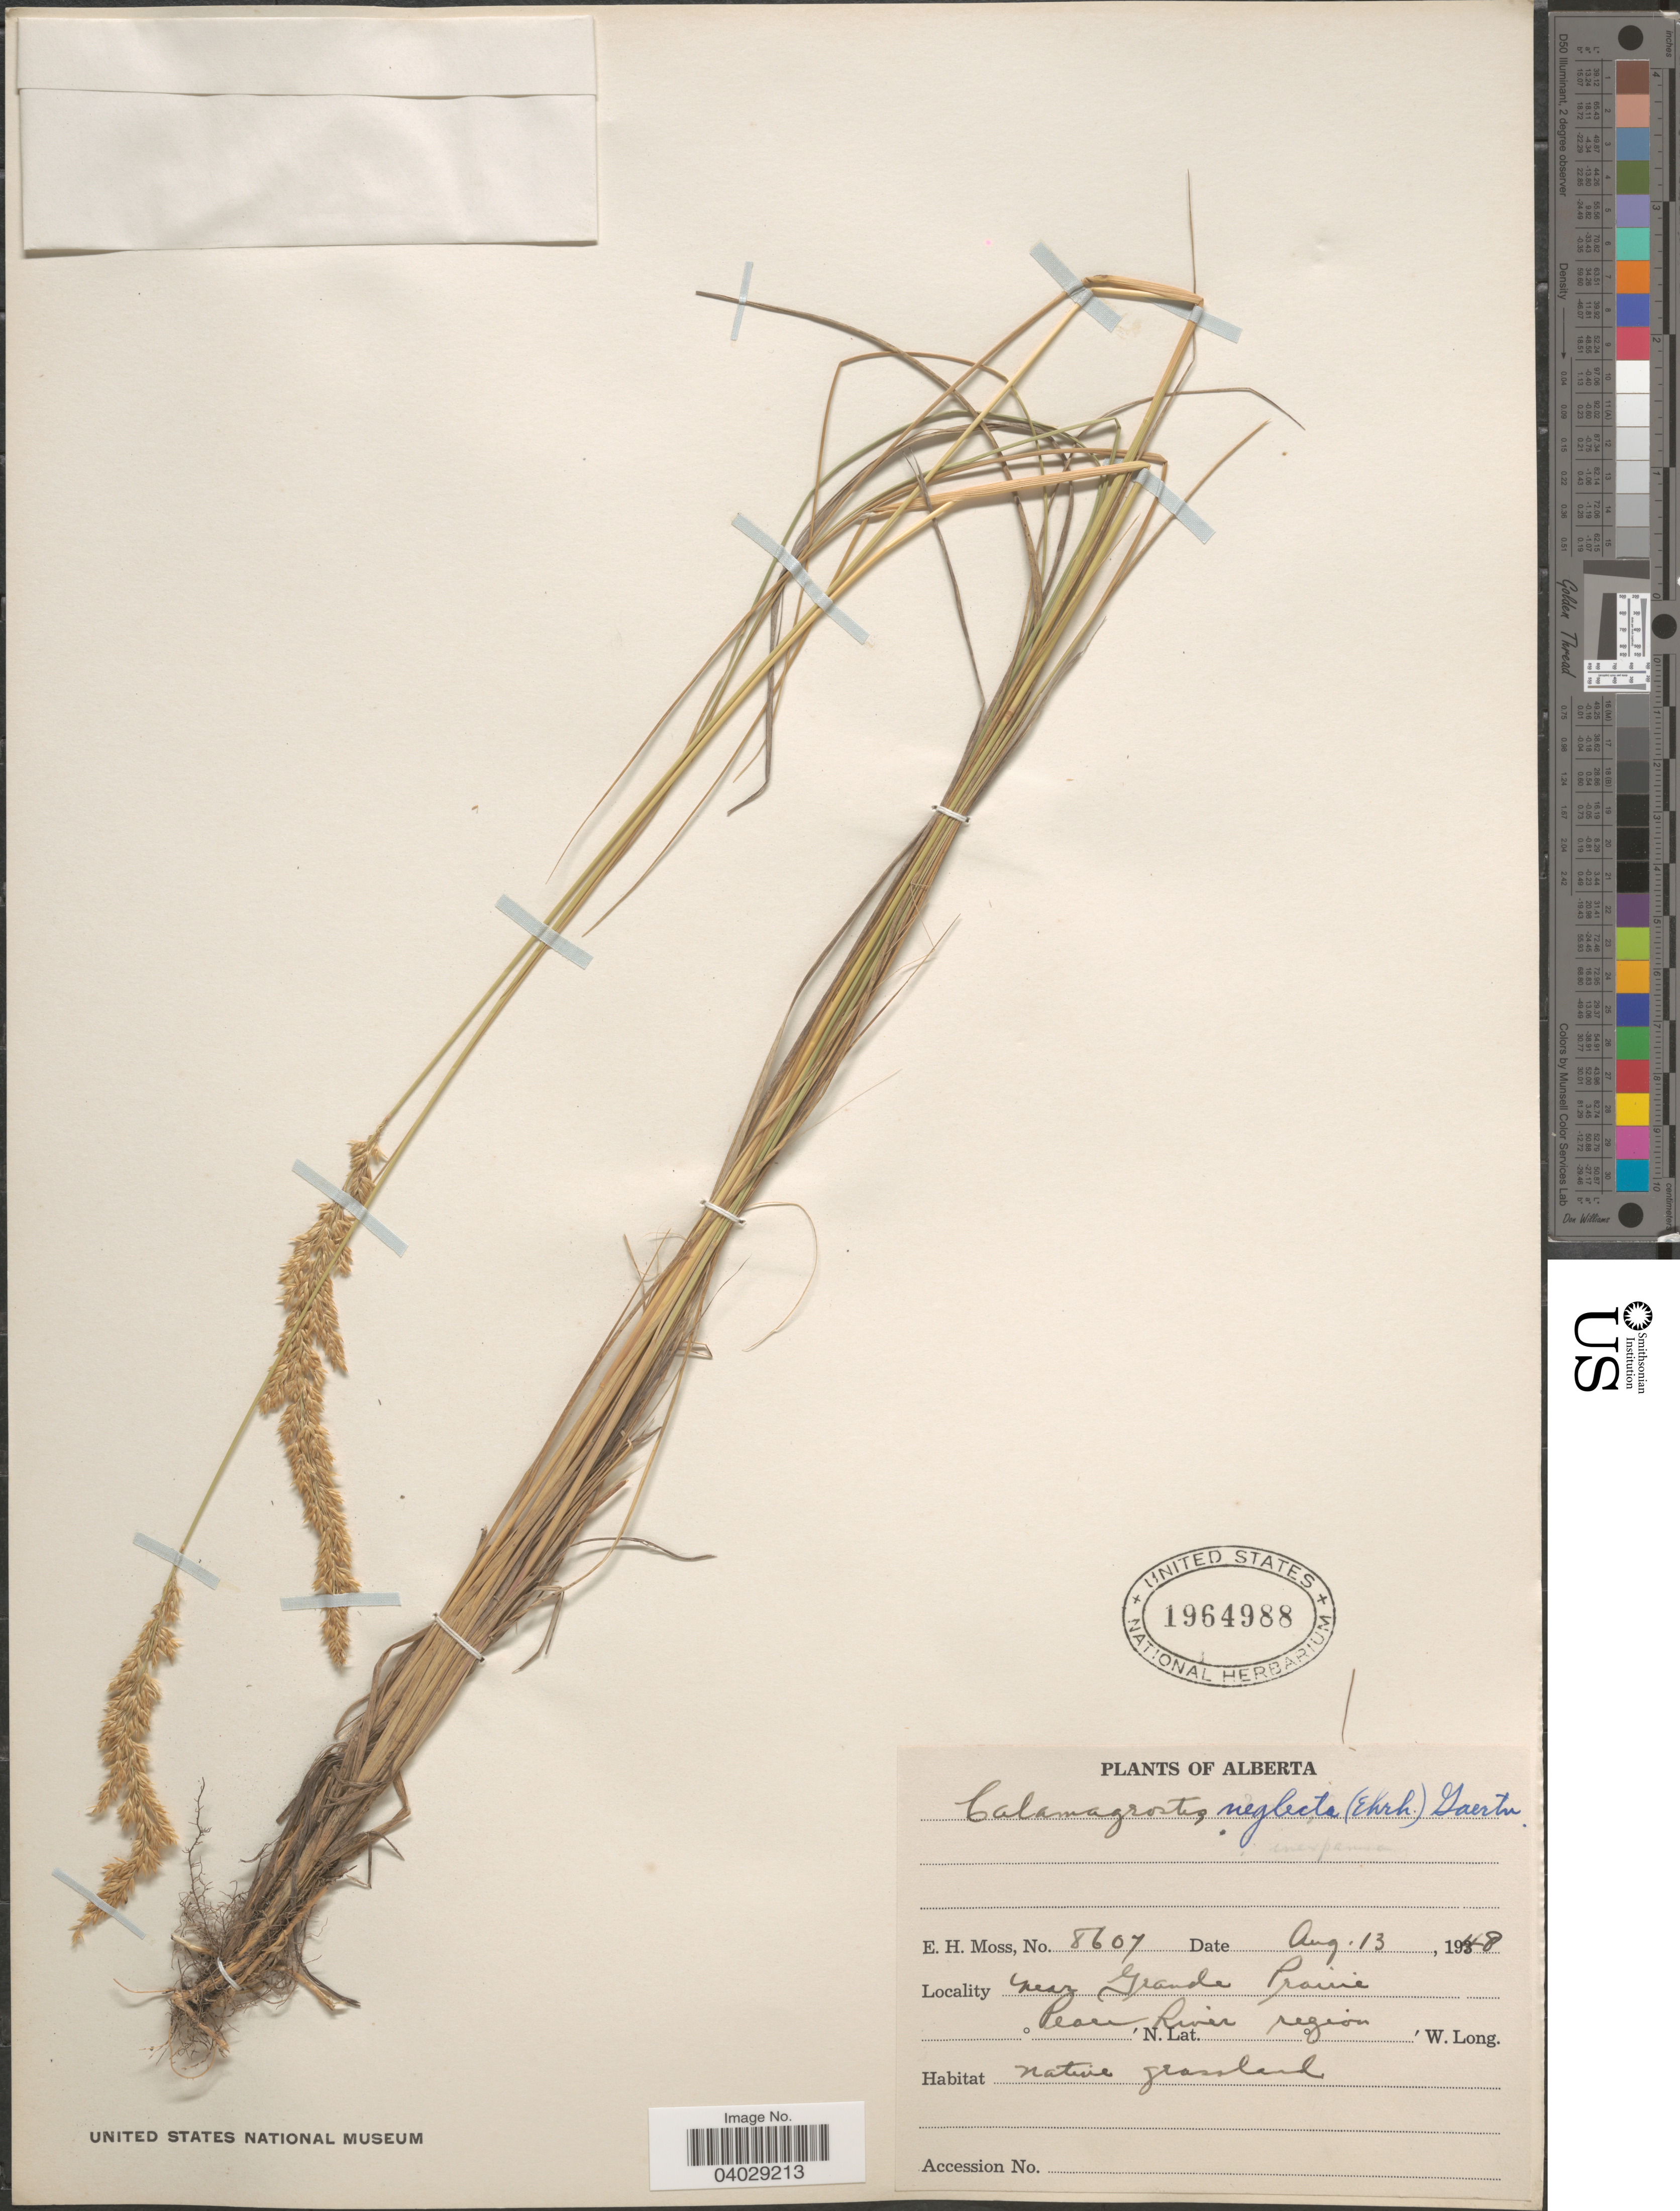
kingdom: Plantae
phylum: Tracheophyta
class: Liliopsida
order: Poales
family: Poaceae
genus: Calamagrostis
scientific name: Calamagrostis neglecta (Ehrh.) Gaertner et al.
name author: (Ehrhart) G. Gaertn. et al.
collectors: E. Moss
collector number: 8607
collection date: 1948-08-13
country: Canada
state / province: Alberta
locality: Near Grande Prairie. Peace River region.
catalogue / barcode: US 1964988